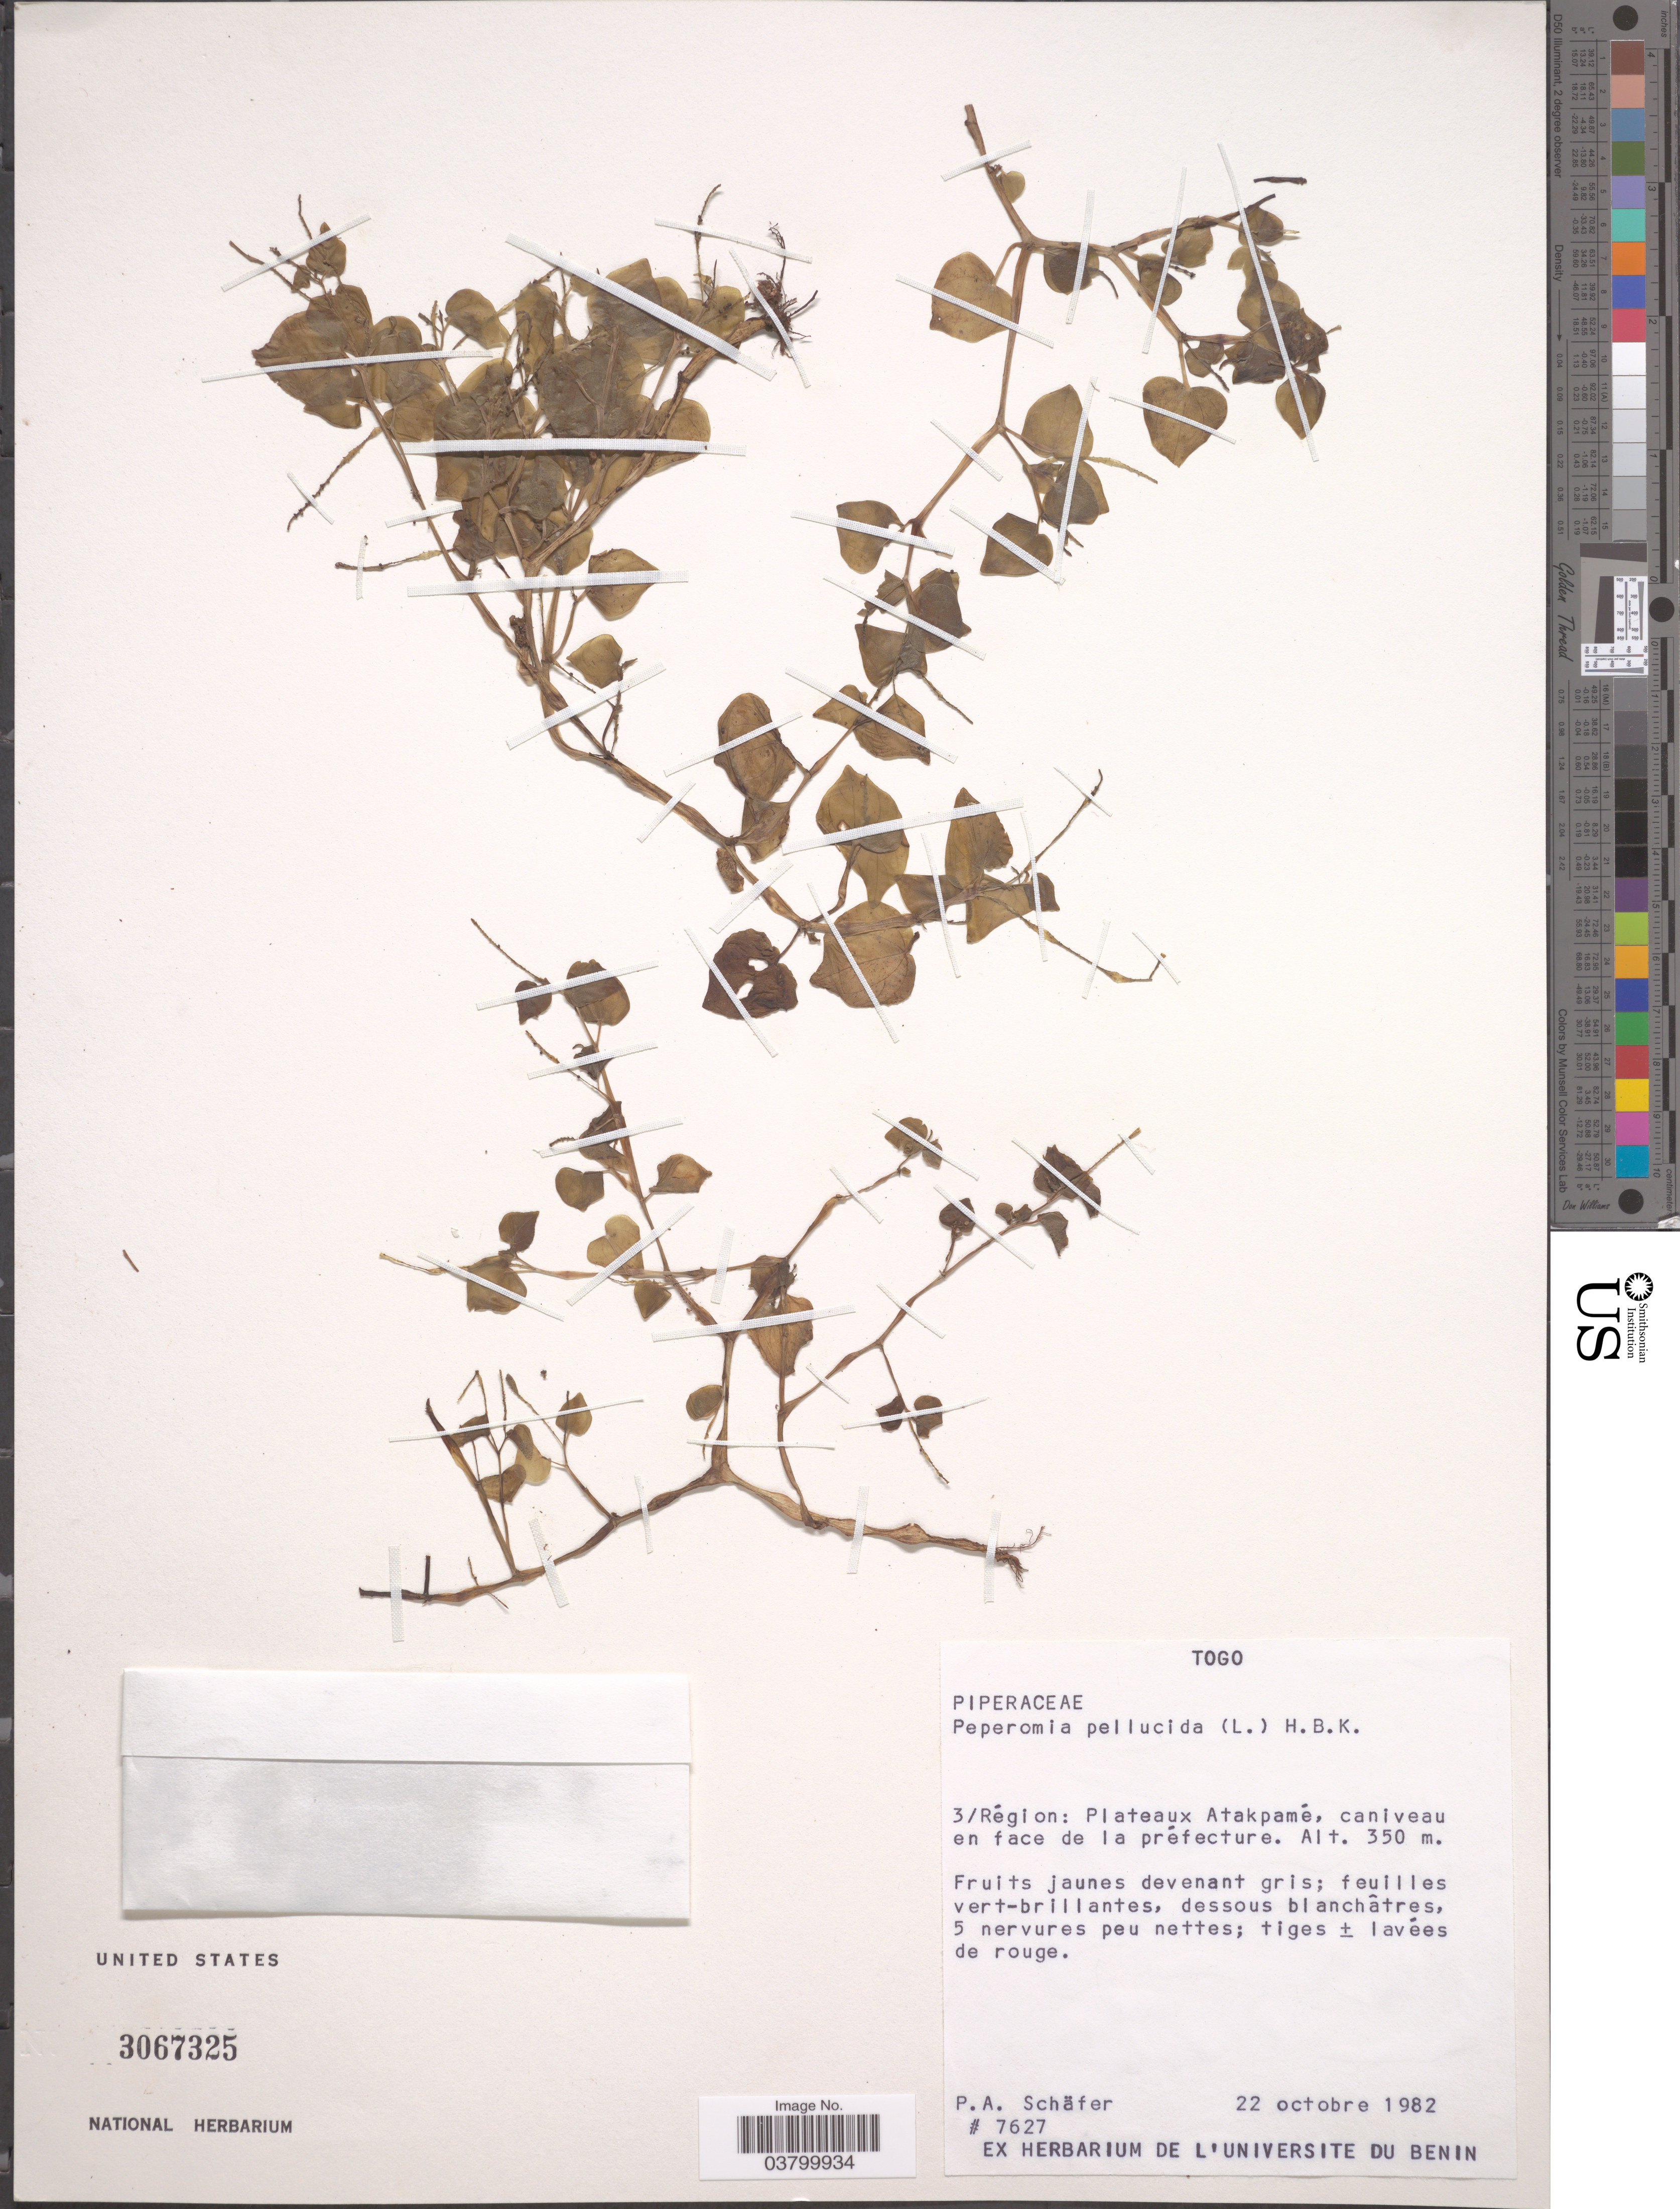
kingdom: Plantae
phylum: Tracheophyta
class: Magnoliopsida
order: Piperales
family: Piperaceae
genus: Peperomia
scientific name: Peperomia pellucida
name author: (L.) Kunth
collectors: P. A. Schäfer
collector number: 7627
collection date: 1982-10-22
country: Togo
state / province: Plateaux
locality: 3/Région: Plateaux Atakpamé, caniveau en face de la préfecture.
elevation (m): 350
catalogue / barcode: US 3067325